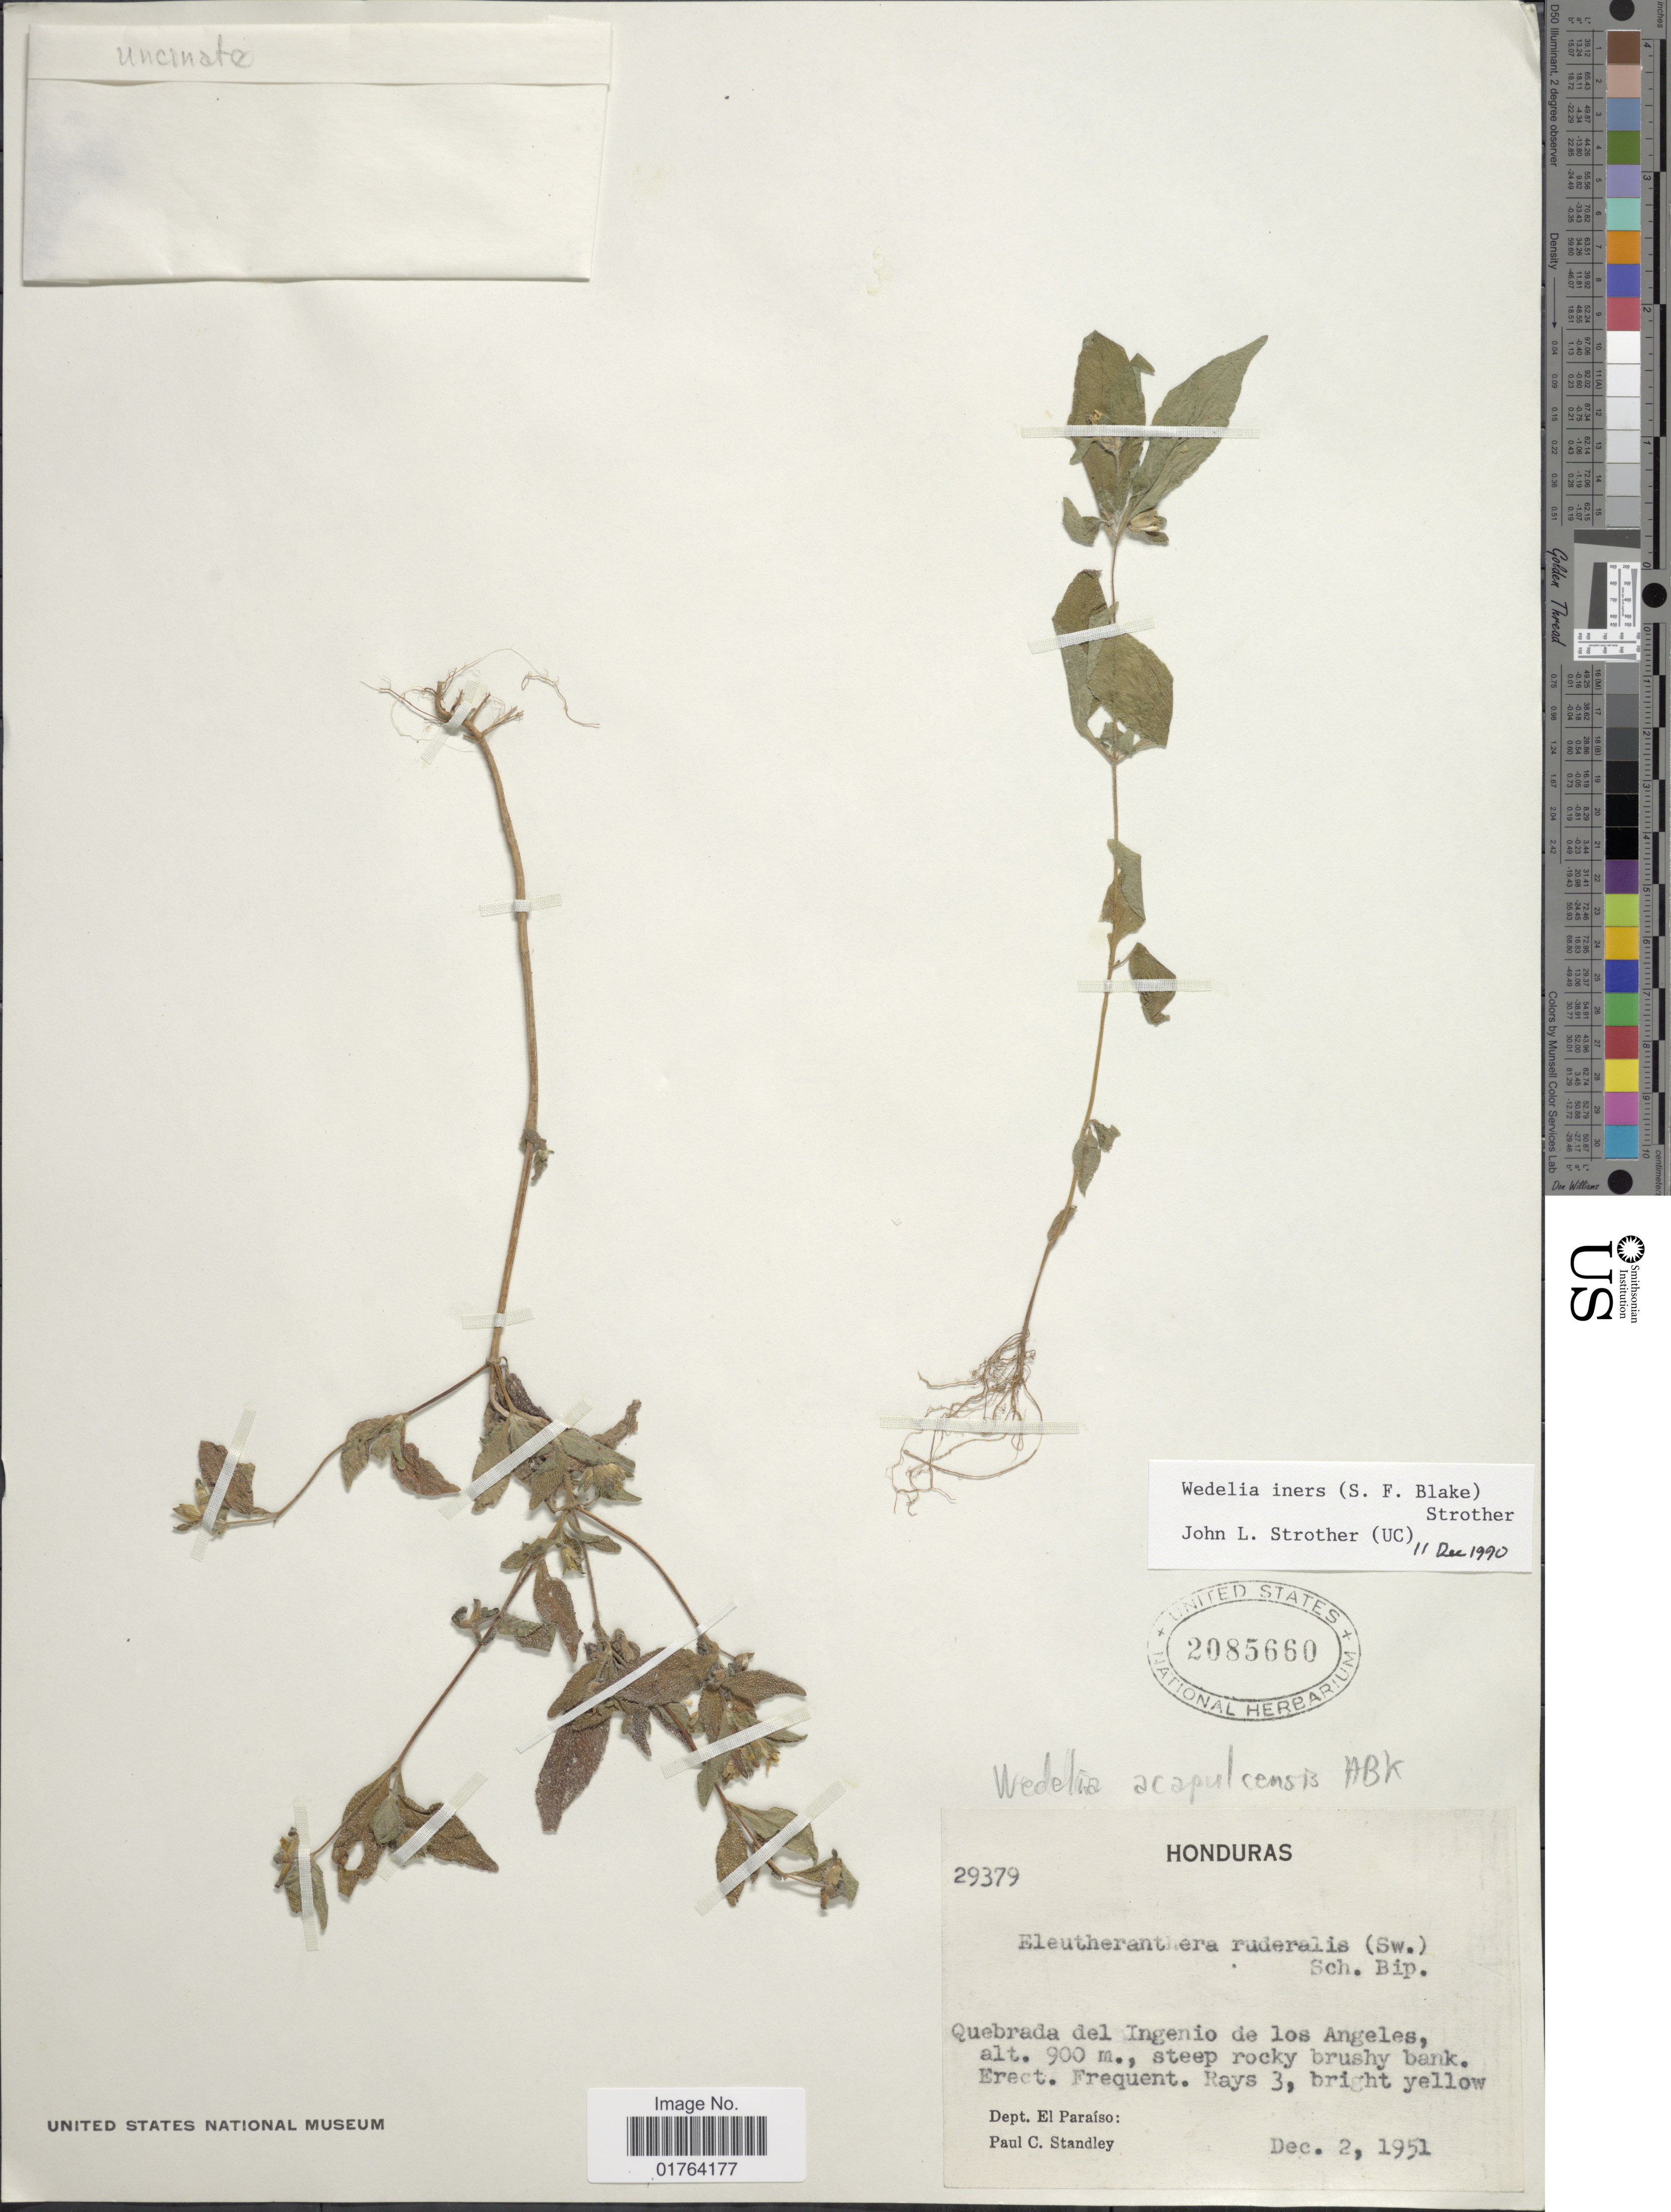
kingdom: Plantae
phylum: Tracheophyta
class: Magnoliopsida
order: Asterales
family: Asteraceae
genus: Wedelia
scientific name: Wedelia iners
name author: (S.F. Blake) Strother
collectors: P. C. Standley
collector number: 29379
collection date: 1951-12-02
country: Honduras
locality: Quebrada del Ingenio de Los Angeles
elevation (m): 900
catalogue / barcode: US 2085660